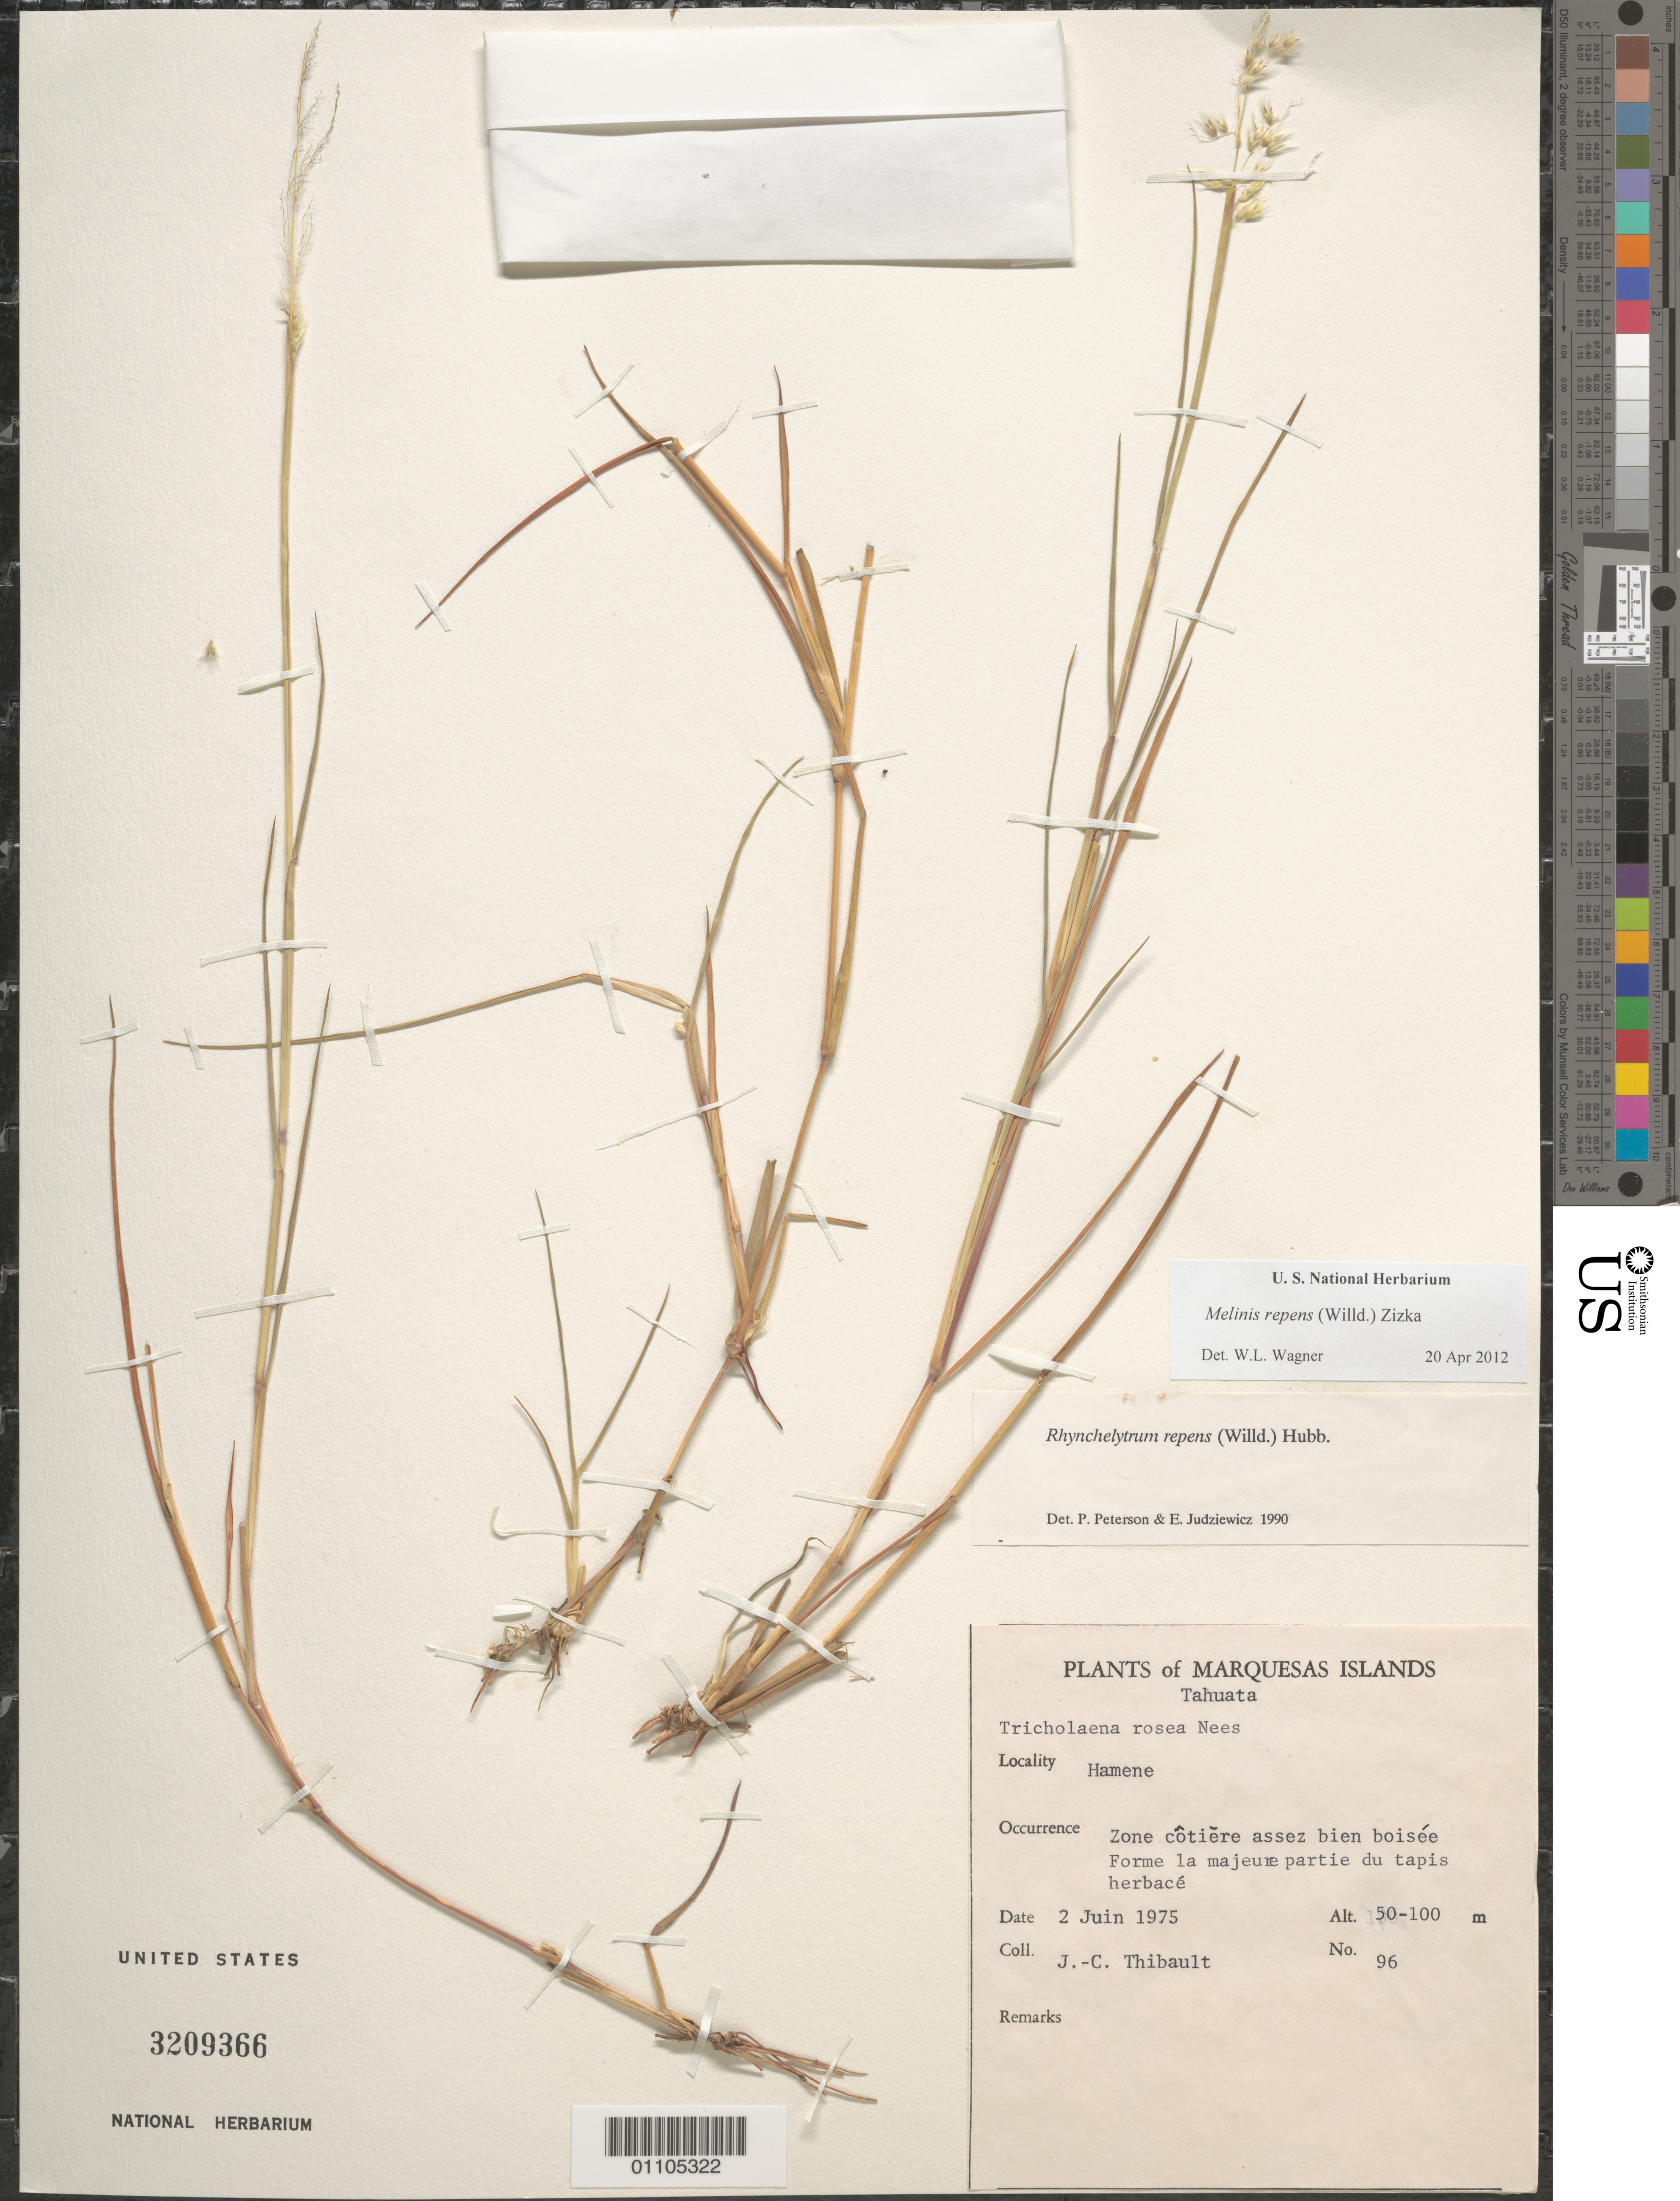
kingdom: Plantae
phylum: Tracheophyta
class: Liliopsida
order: Poales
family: Poaceae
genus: Melinis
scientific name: Melinis repens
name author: (Willd.) Zizka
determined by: Peterson, P. M.; Judziewicz, E. J.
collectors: J. Thibault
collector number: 96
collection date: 1975-06-02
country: French Polynesia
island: Tahuata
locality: Hamene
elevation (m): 50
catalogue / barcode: US 3209366